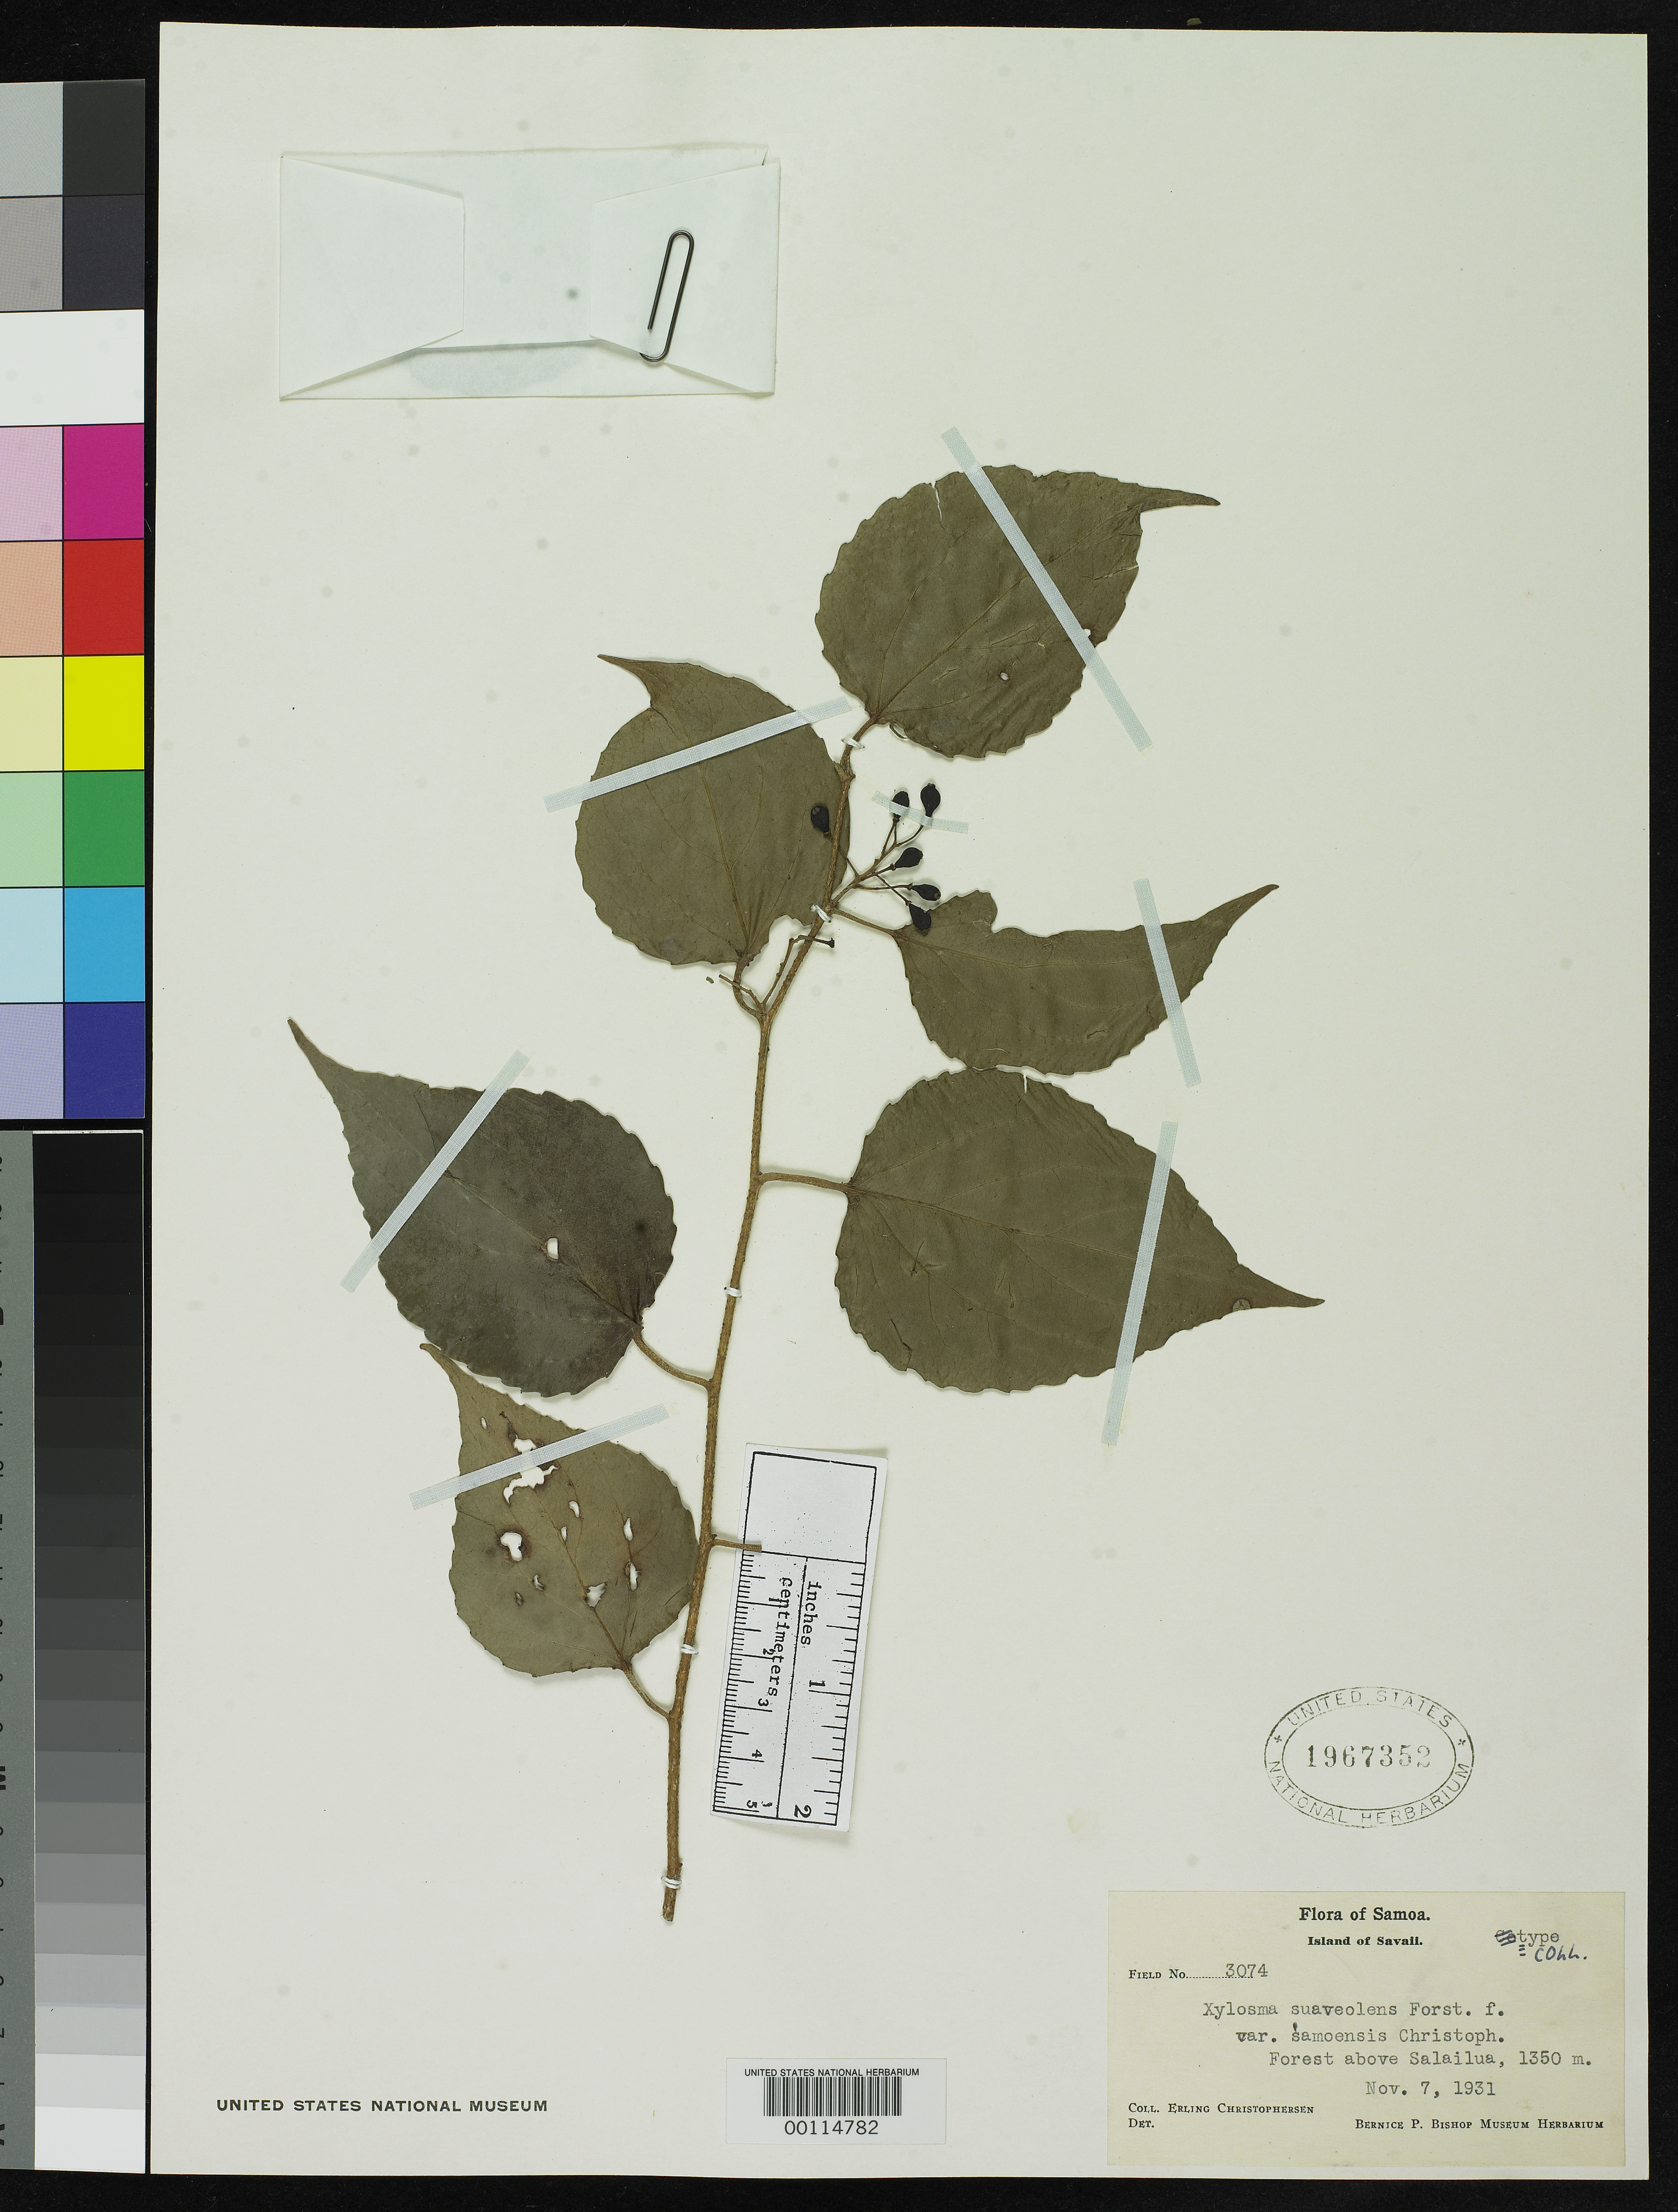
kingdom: Plantae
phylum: Tracheophyta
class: Magnoliopsida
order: Malpighiales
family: Salicaceae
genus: Xylosma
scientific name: Xylosma suaveolens var. samoensis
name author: Christoph.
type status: Isotype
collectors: E. Christophersen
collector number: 3074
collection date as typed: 07 Nov 1931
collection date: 1931-11-07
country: Samoa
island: Savai'i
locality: Above Salailua. [Western Samoa]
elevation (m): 1350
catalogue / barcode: US 1967352